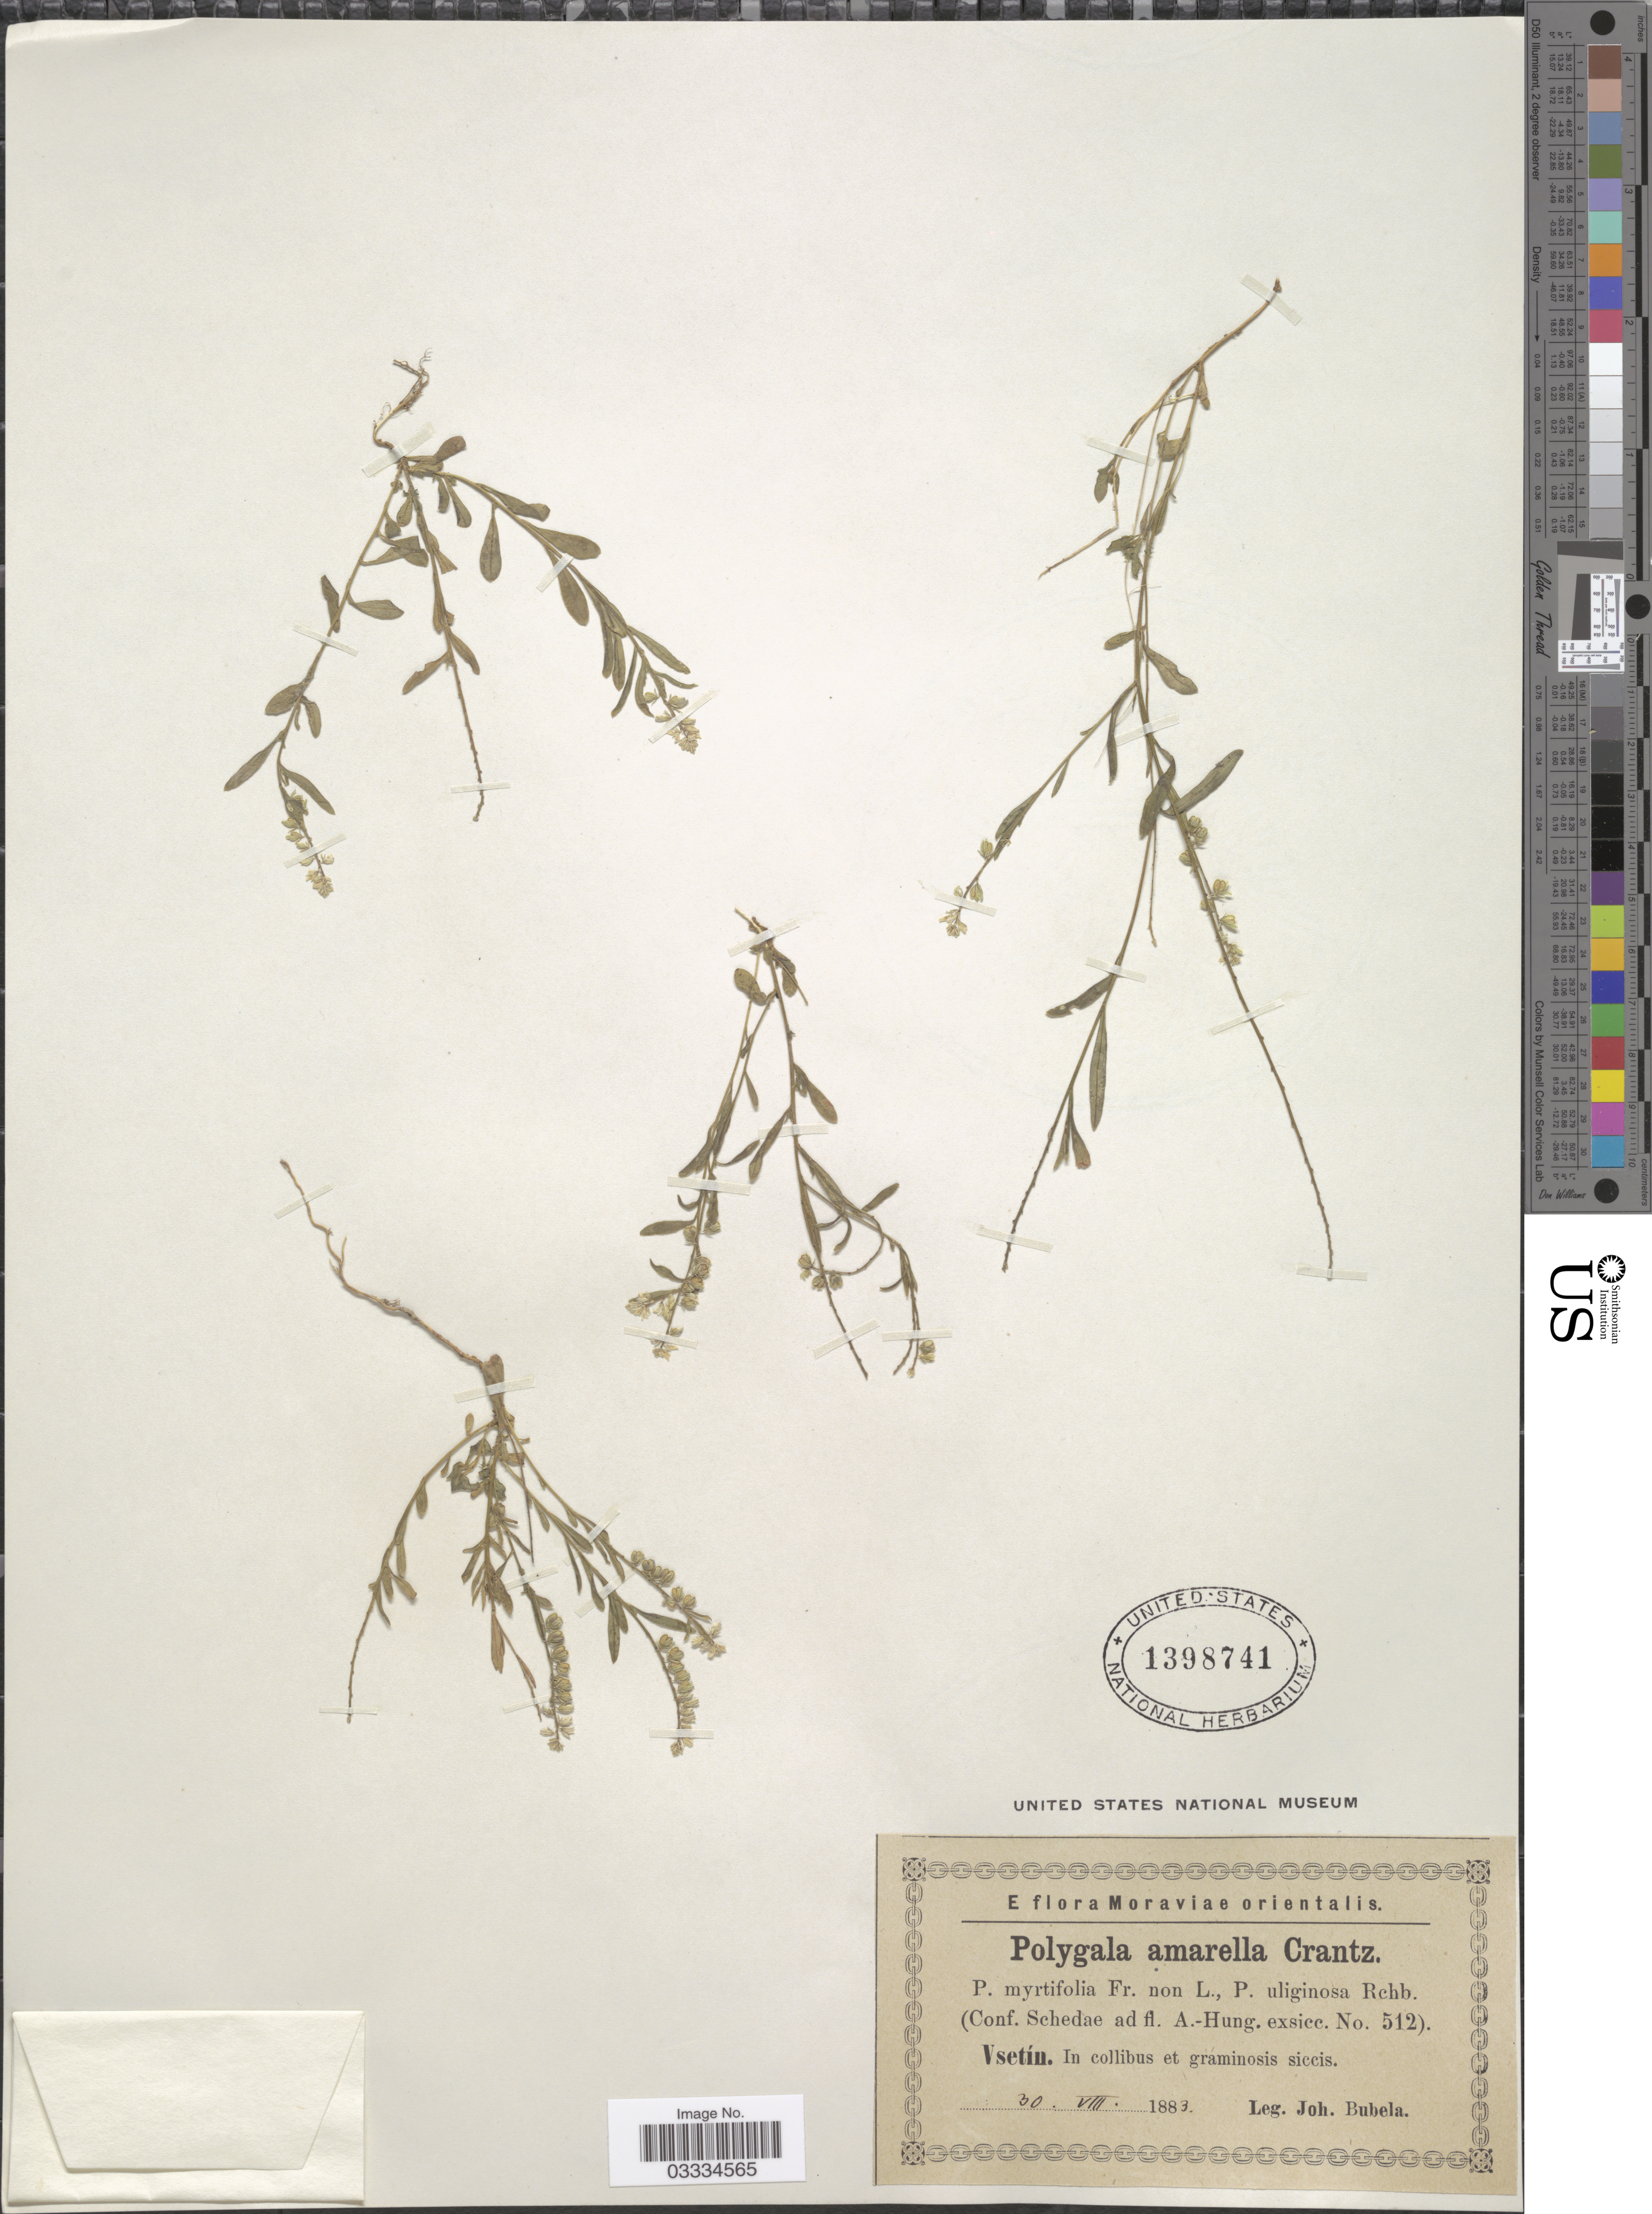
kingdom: Plantae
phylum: Tracheophyta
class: Magnoliopsida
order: Fabales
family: Polygalaceae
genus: Polygala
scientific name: Polygala amarella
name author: Crantz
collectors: J. Bubela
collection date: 1883-08-30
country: Czechia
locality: Moraviae orientalis. Vsetín. In collibus et graminosis siccis.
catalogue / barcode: US 1398741